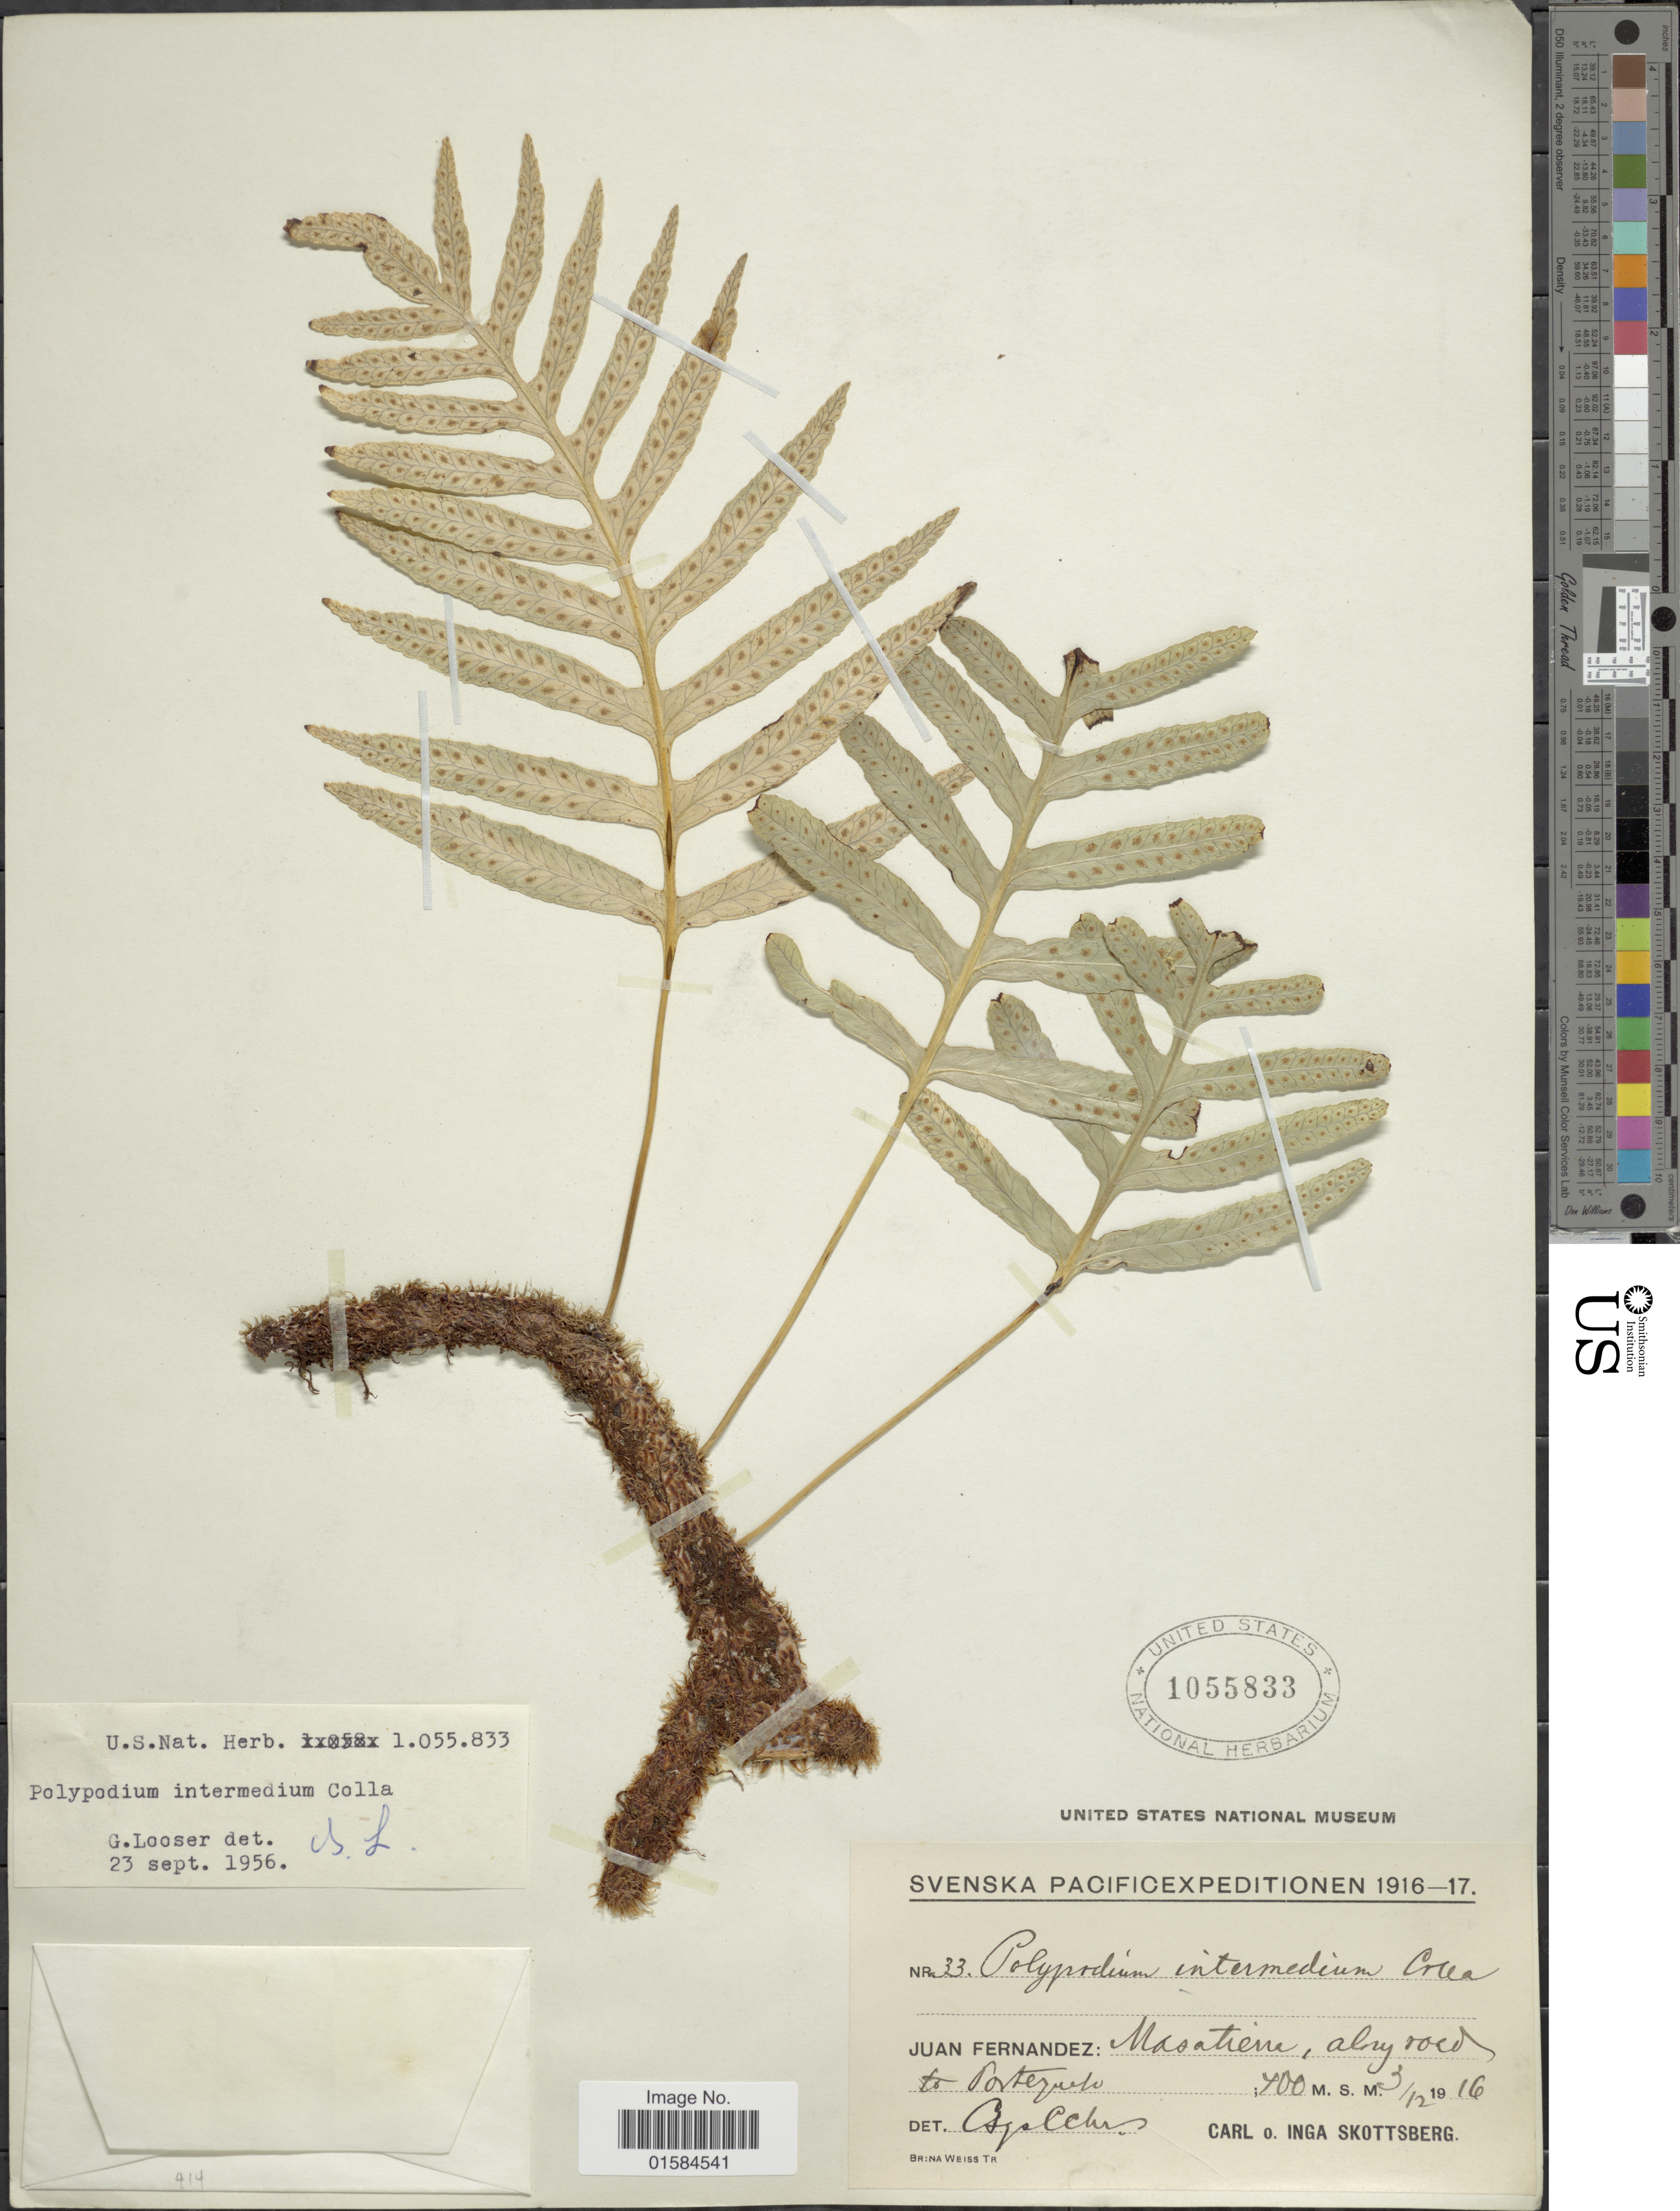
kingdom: Plantae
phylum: Tracheophyta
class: Polypodiopsida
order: Polypodiales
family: Polypodiaceae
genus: Synammia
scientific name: Synammia intermedia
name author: (Colla) G. Kunkel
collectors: C. Skottsberg & I. Skottsberg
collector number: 33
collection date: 1916-12-03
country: Chile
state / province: Valparaíso (V)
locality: Svenka Pacific, Juan Fernandez: Masatierra, along road to Portezuelo.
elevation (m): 700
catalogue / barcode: US 1055833